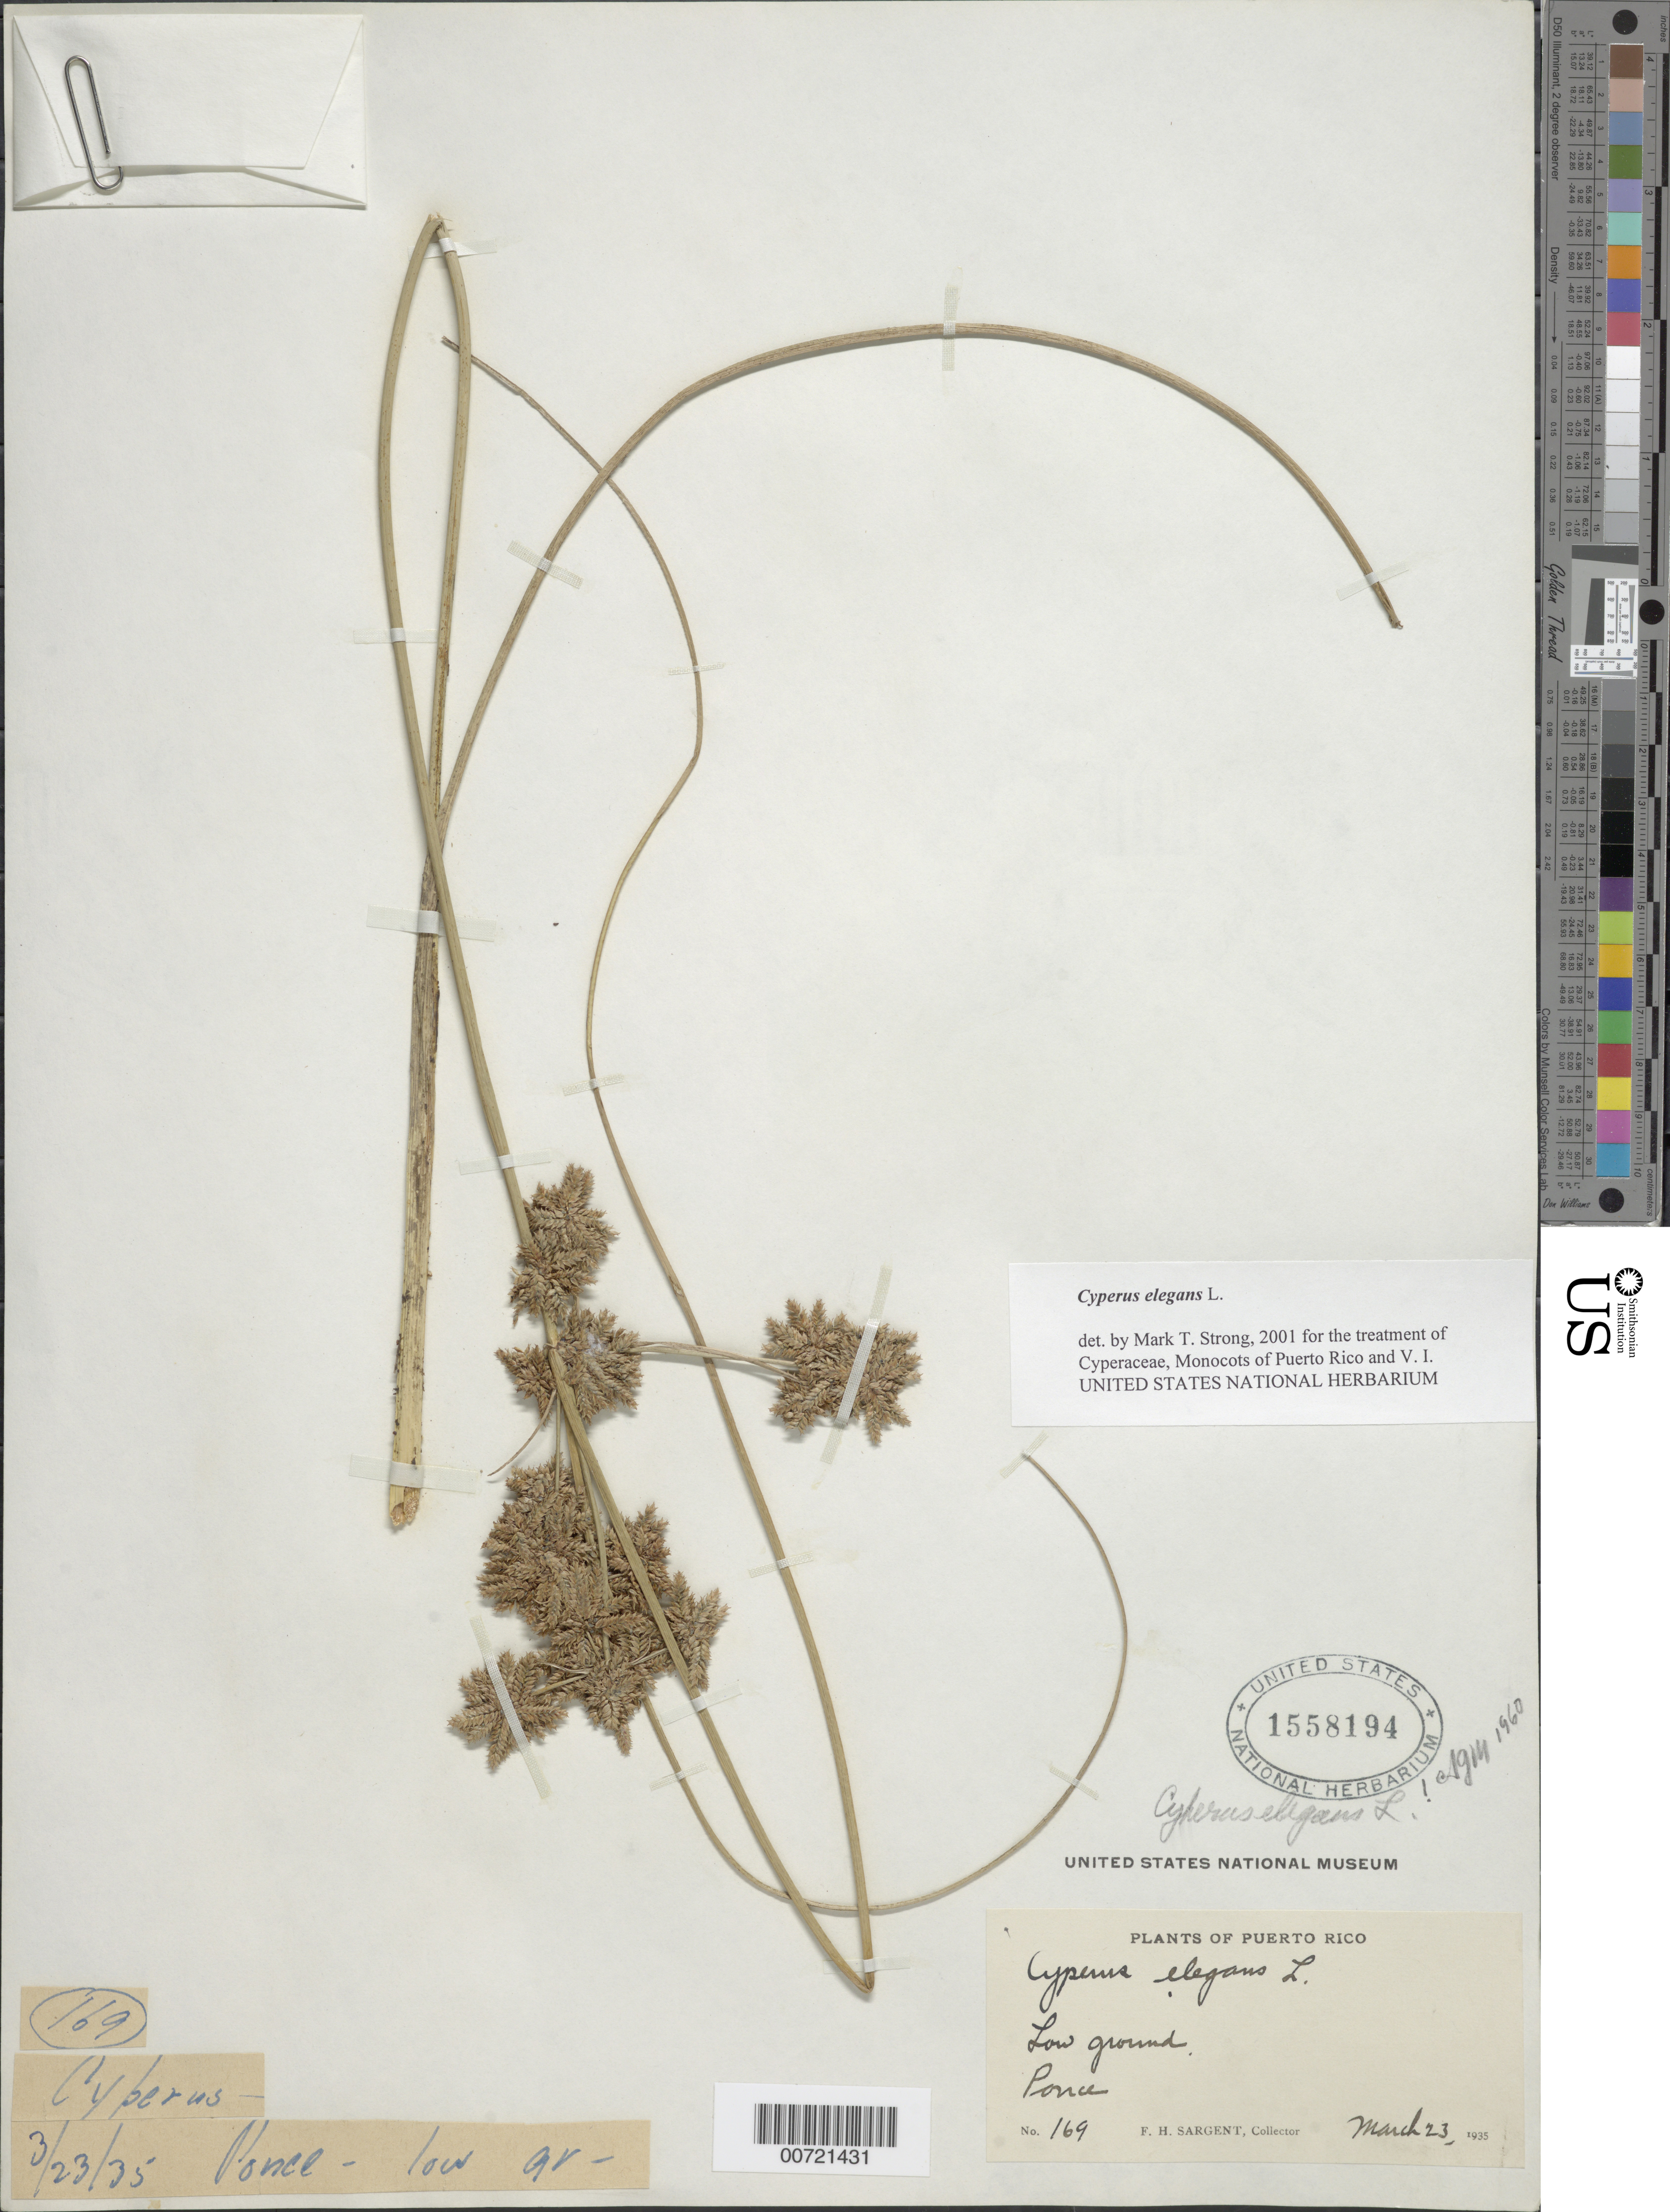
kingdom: Plantae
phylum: Tracheophyta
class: Liliopsida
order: Poales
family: Cyperaceae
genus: Cyperus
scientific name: Cyperus elegans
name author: L.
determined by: Strong, M. T., (US), Smithsonian Institution - National Museum of Natural History (UNITED STATES)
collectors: F. H. Sargent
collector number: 169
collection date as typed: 23 Mar 1935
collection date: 1935-03-23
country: Puerto Rico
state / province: Ponce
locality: Ponce.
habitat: Low ground.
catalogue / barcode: US 1558194